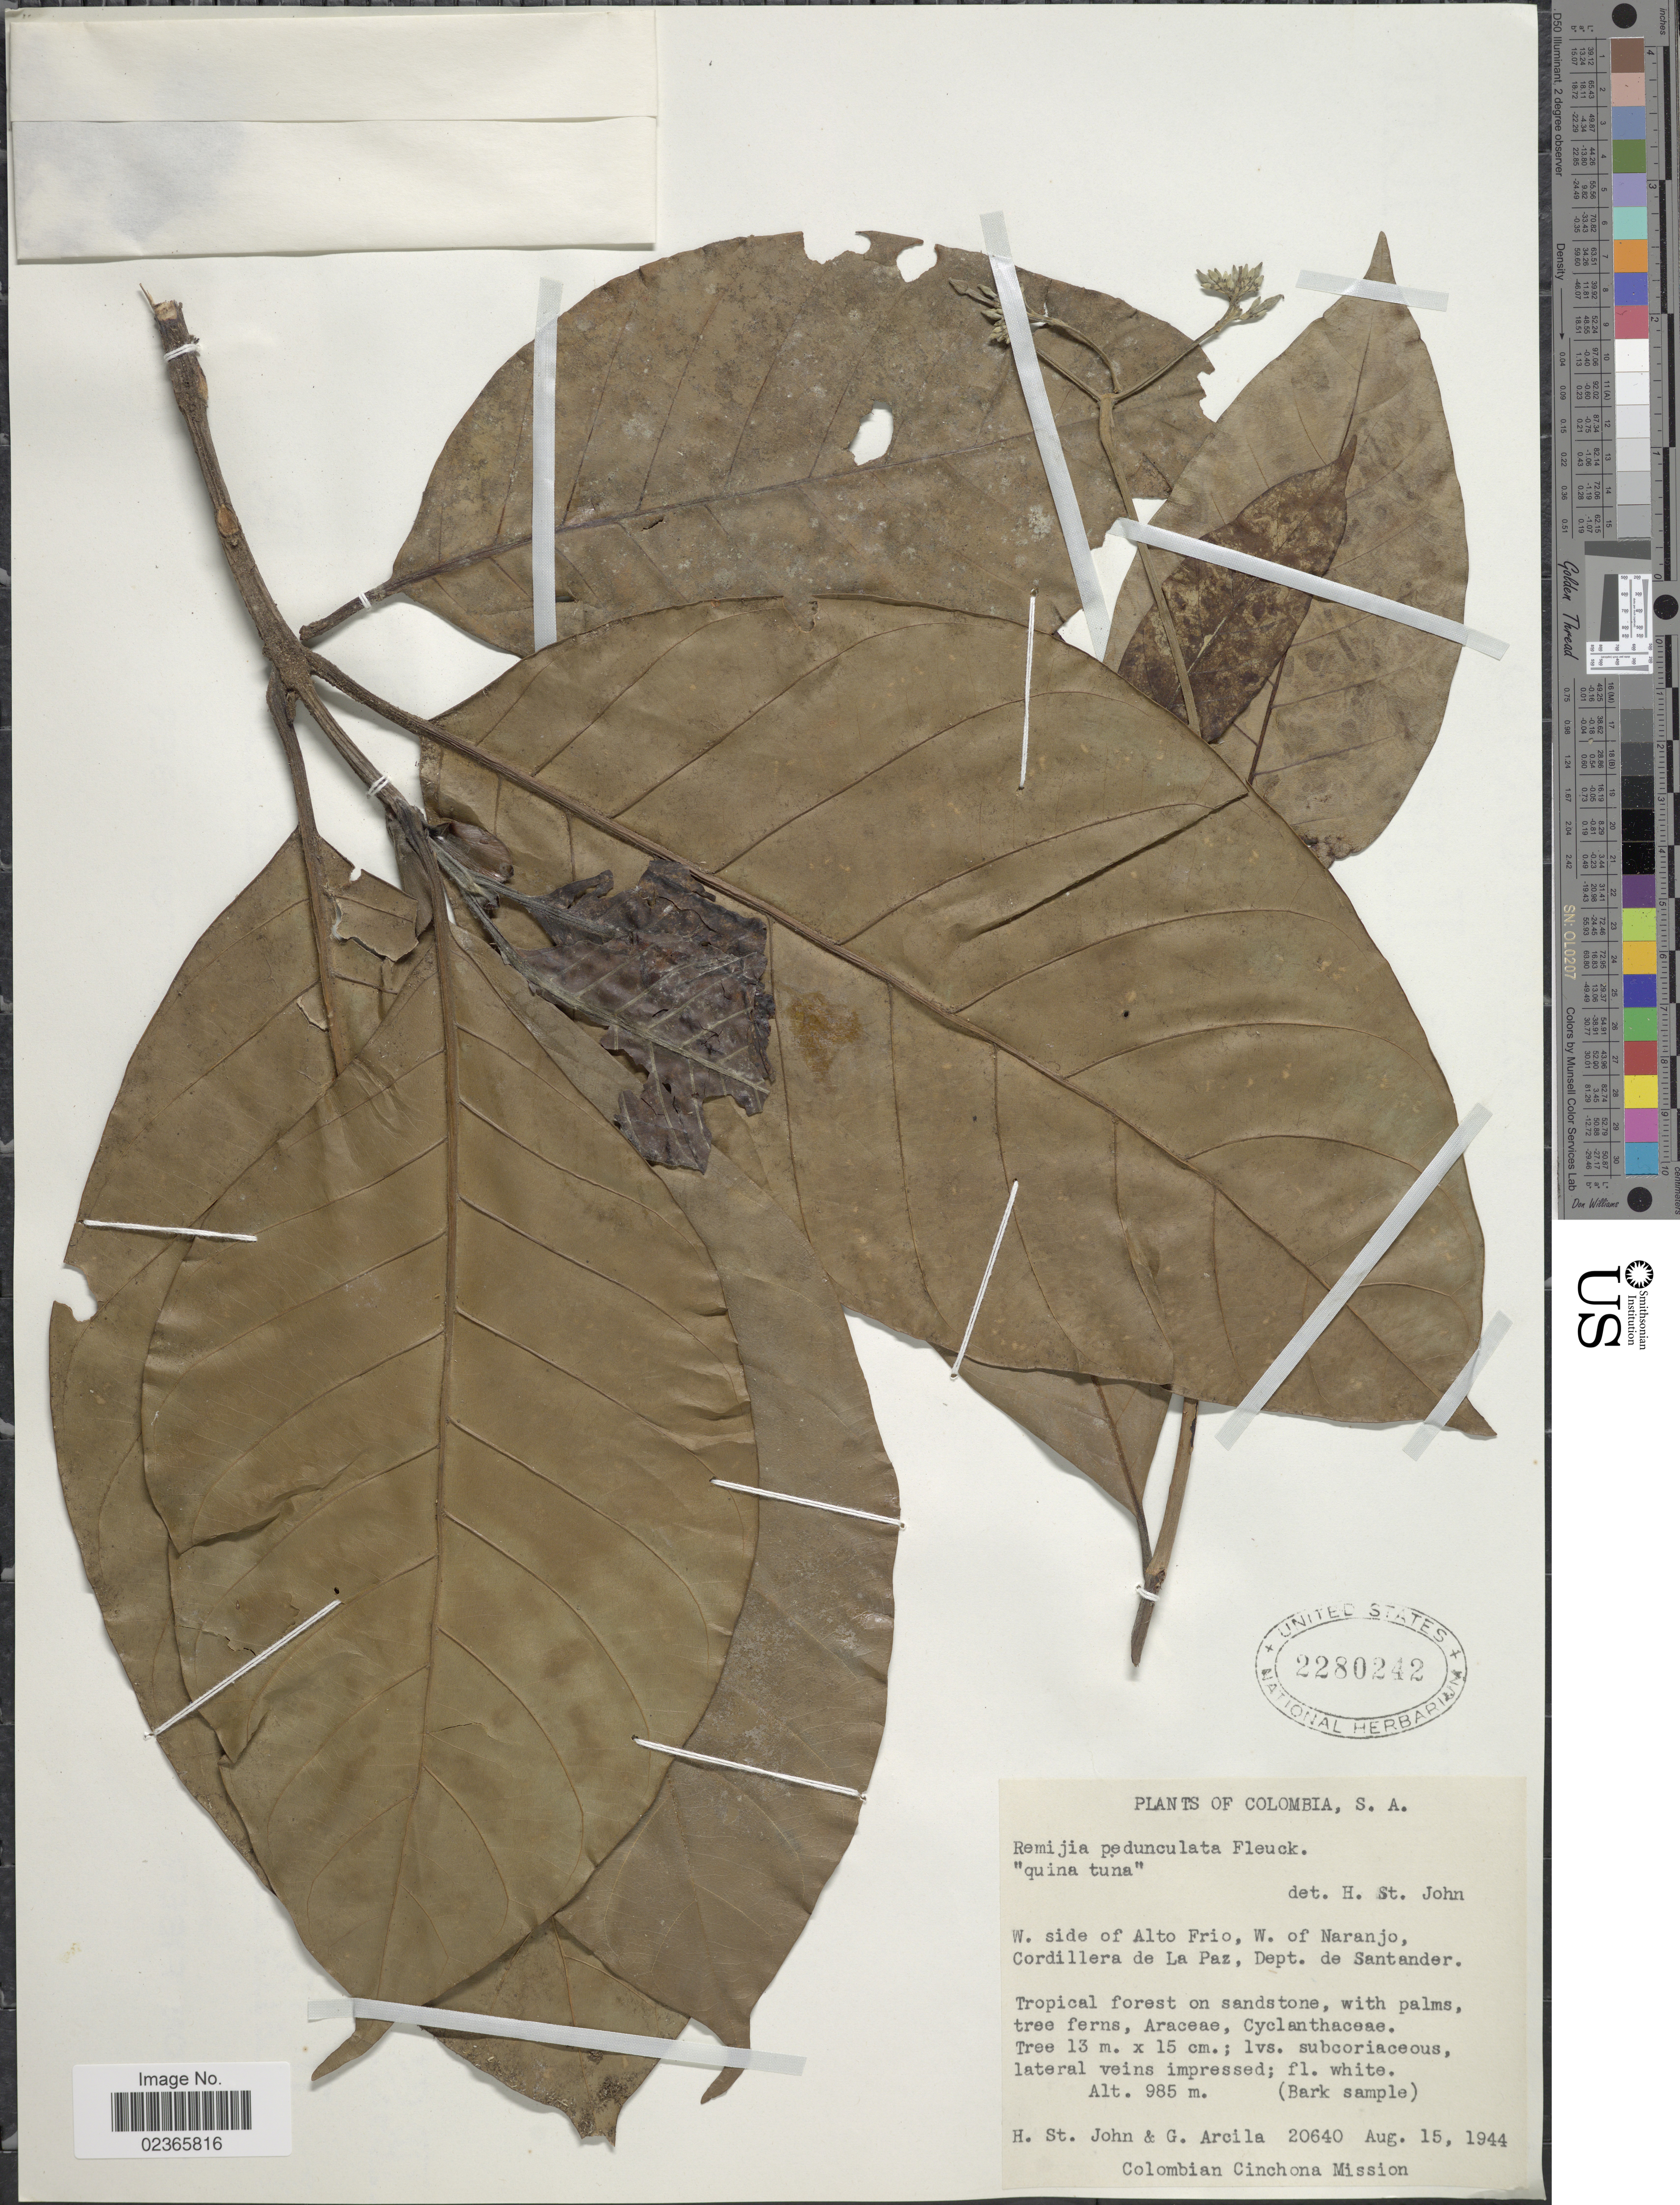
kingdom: Plantae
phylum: Tracheophyta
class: Magnoliopsida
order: Gentianales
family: Rubiaceae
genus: Remijia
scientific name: Remijia pedunculata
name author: (H. Karst.) Fluck.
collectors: H. St. John & G. Arcila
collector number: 20640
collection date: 1944-08-15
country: Colombia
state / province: Santander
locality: W. side Alto Frio, W. of Naranjo, Cordillera de La Paz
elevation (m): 985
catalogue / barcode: US 2280242